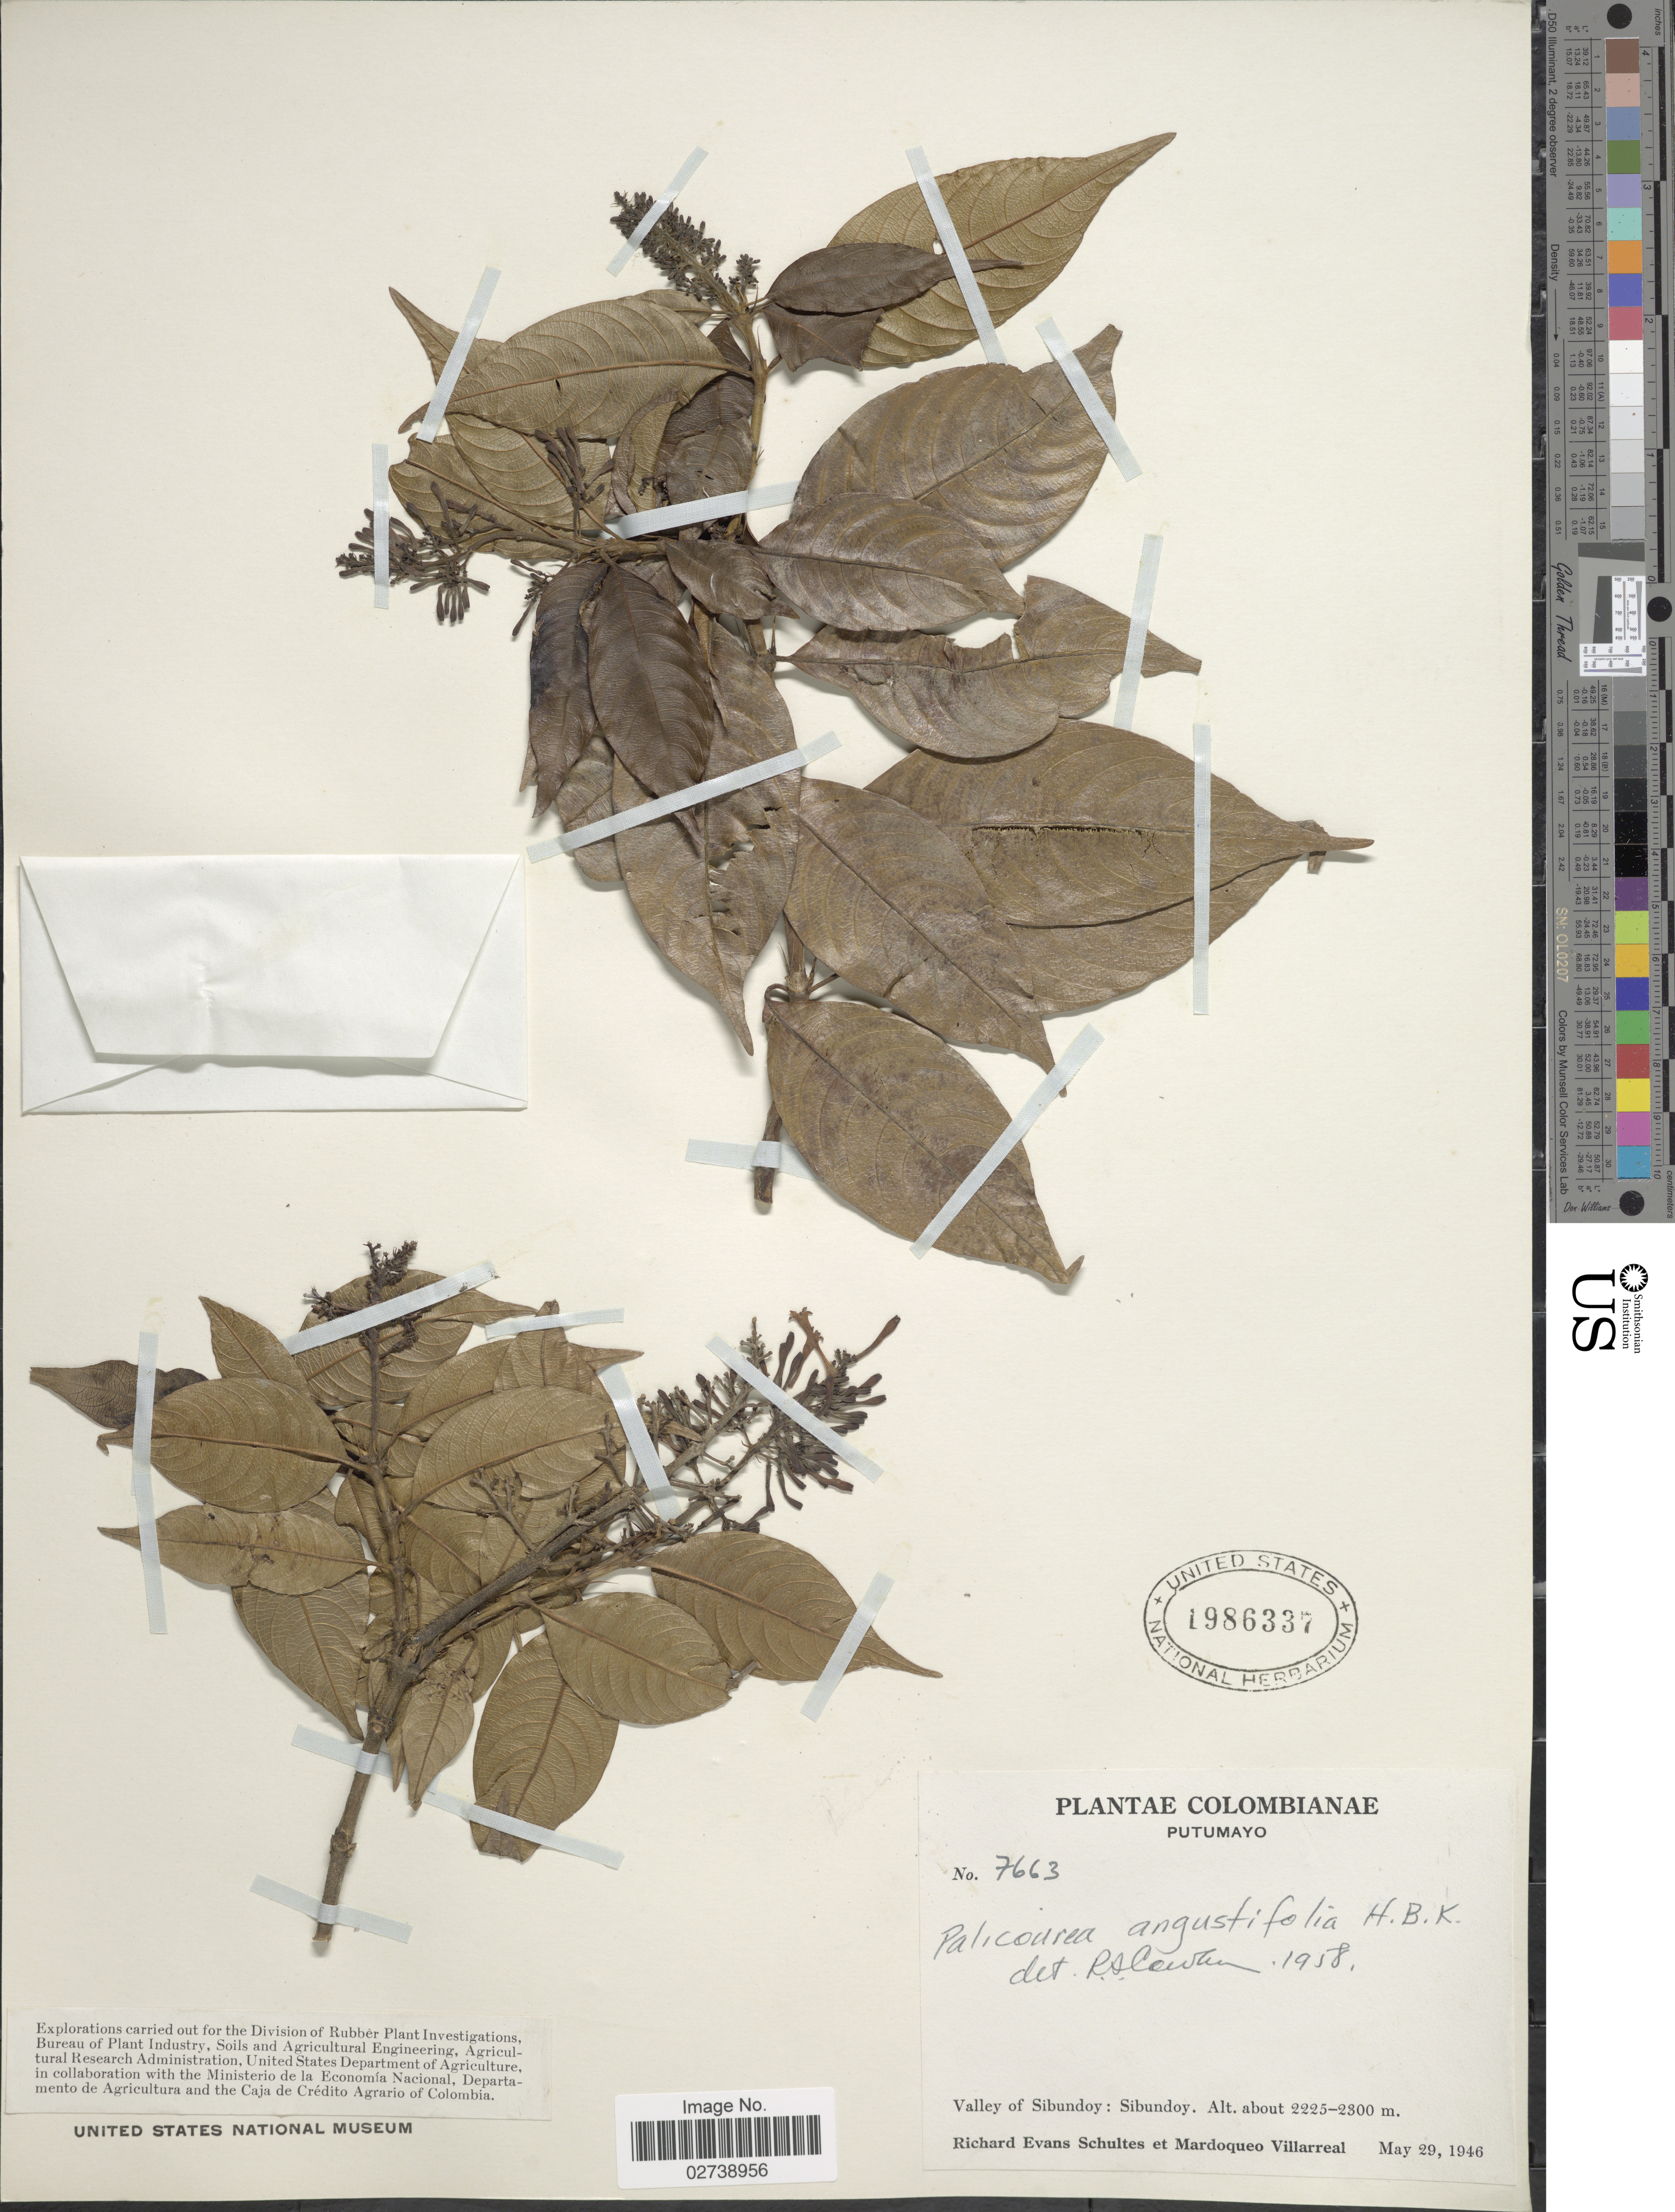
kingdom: Plantae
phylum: Tracheophyta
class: Magnoliopsida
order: Gentianales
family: Rubiaceae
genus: Palicourea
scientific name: Palicourea angustifolia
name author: Kunth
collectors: R. E. Schultes & M. Villareal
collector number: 7663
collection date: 1946-05-29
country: Colombia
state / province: Putumayo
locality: Putumayo, Valley of Sibundoy: Sibundoy.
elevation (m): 2225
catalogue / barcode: US 1986337